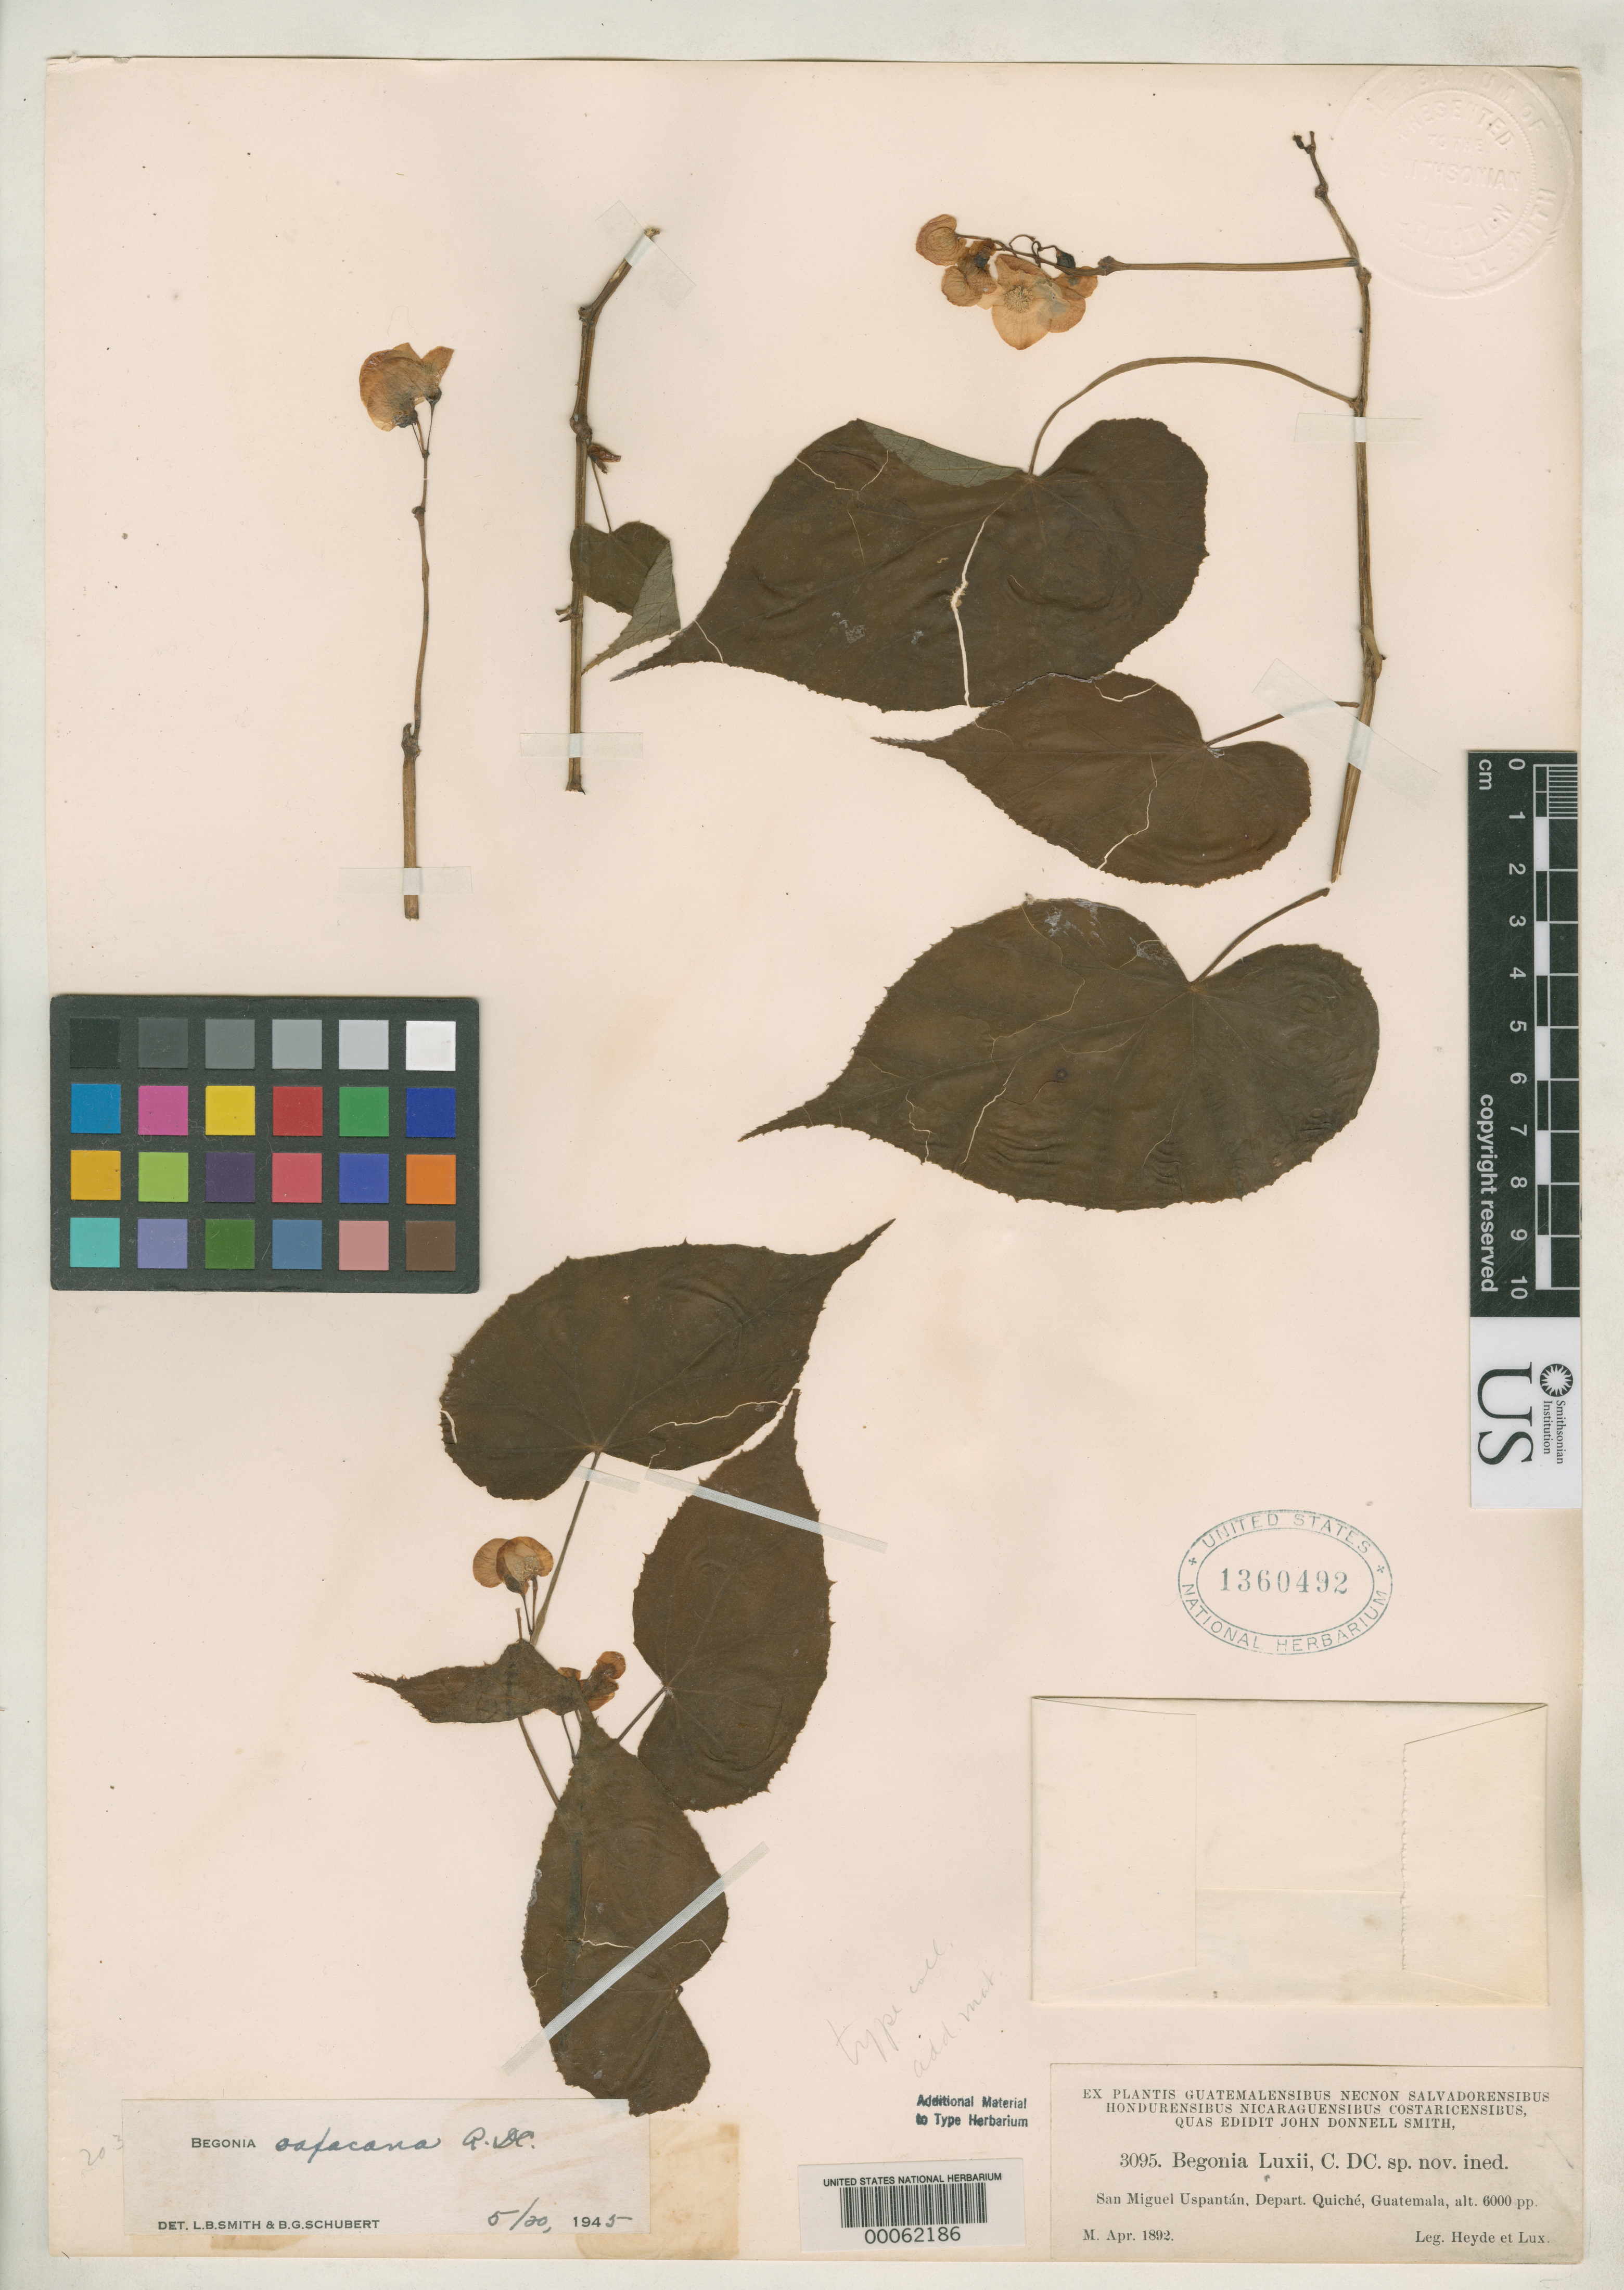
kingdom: Plantae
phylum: Tracheophyta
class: Magnoliopsida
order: Cucurbitales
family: Begoniaceae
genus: Begonia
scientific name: Begonia luxii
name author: C. DC. ex Donn. Sm.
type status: Syntype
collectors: E. T. Heyde, E. Lux & J. D. S.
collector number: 3095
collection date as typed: Apr 1892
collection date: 1892-04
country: Guatemala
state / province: El Quiché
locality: San Miguel Uspantán, Depart. Quiché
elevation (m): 1829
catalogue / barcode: US 1360492